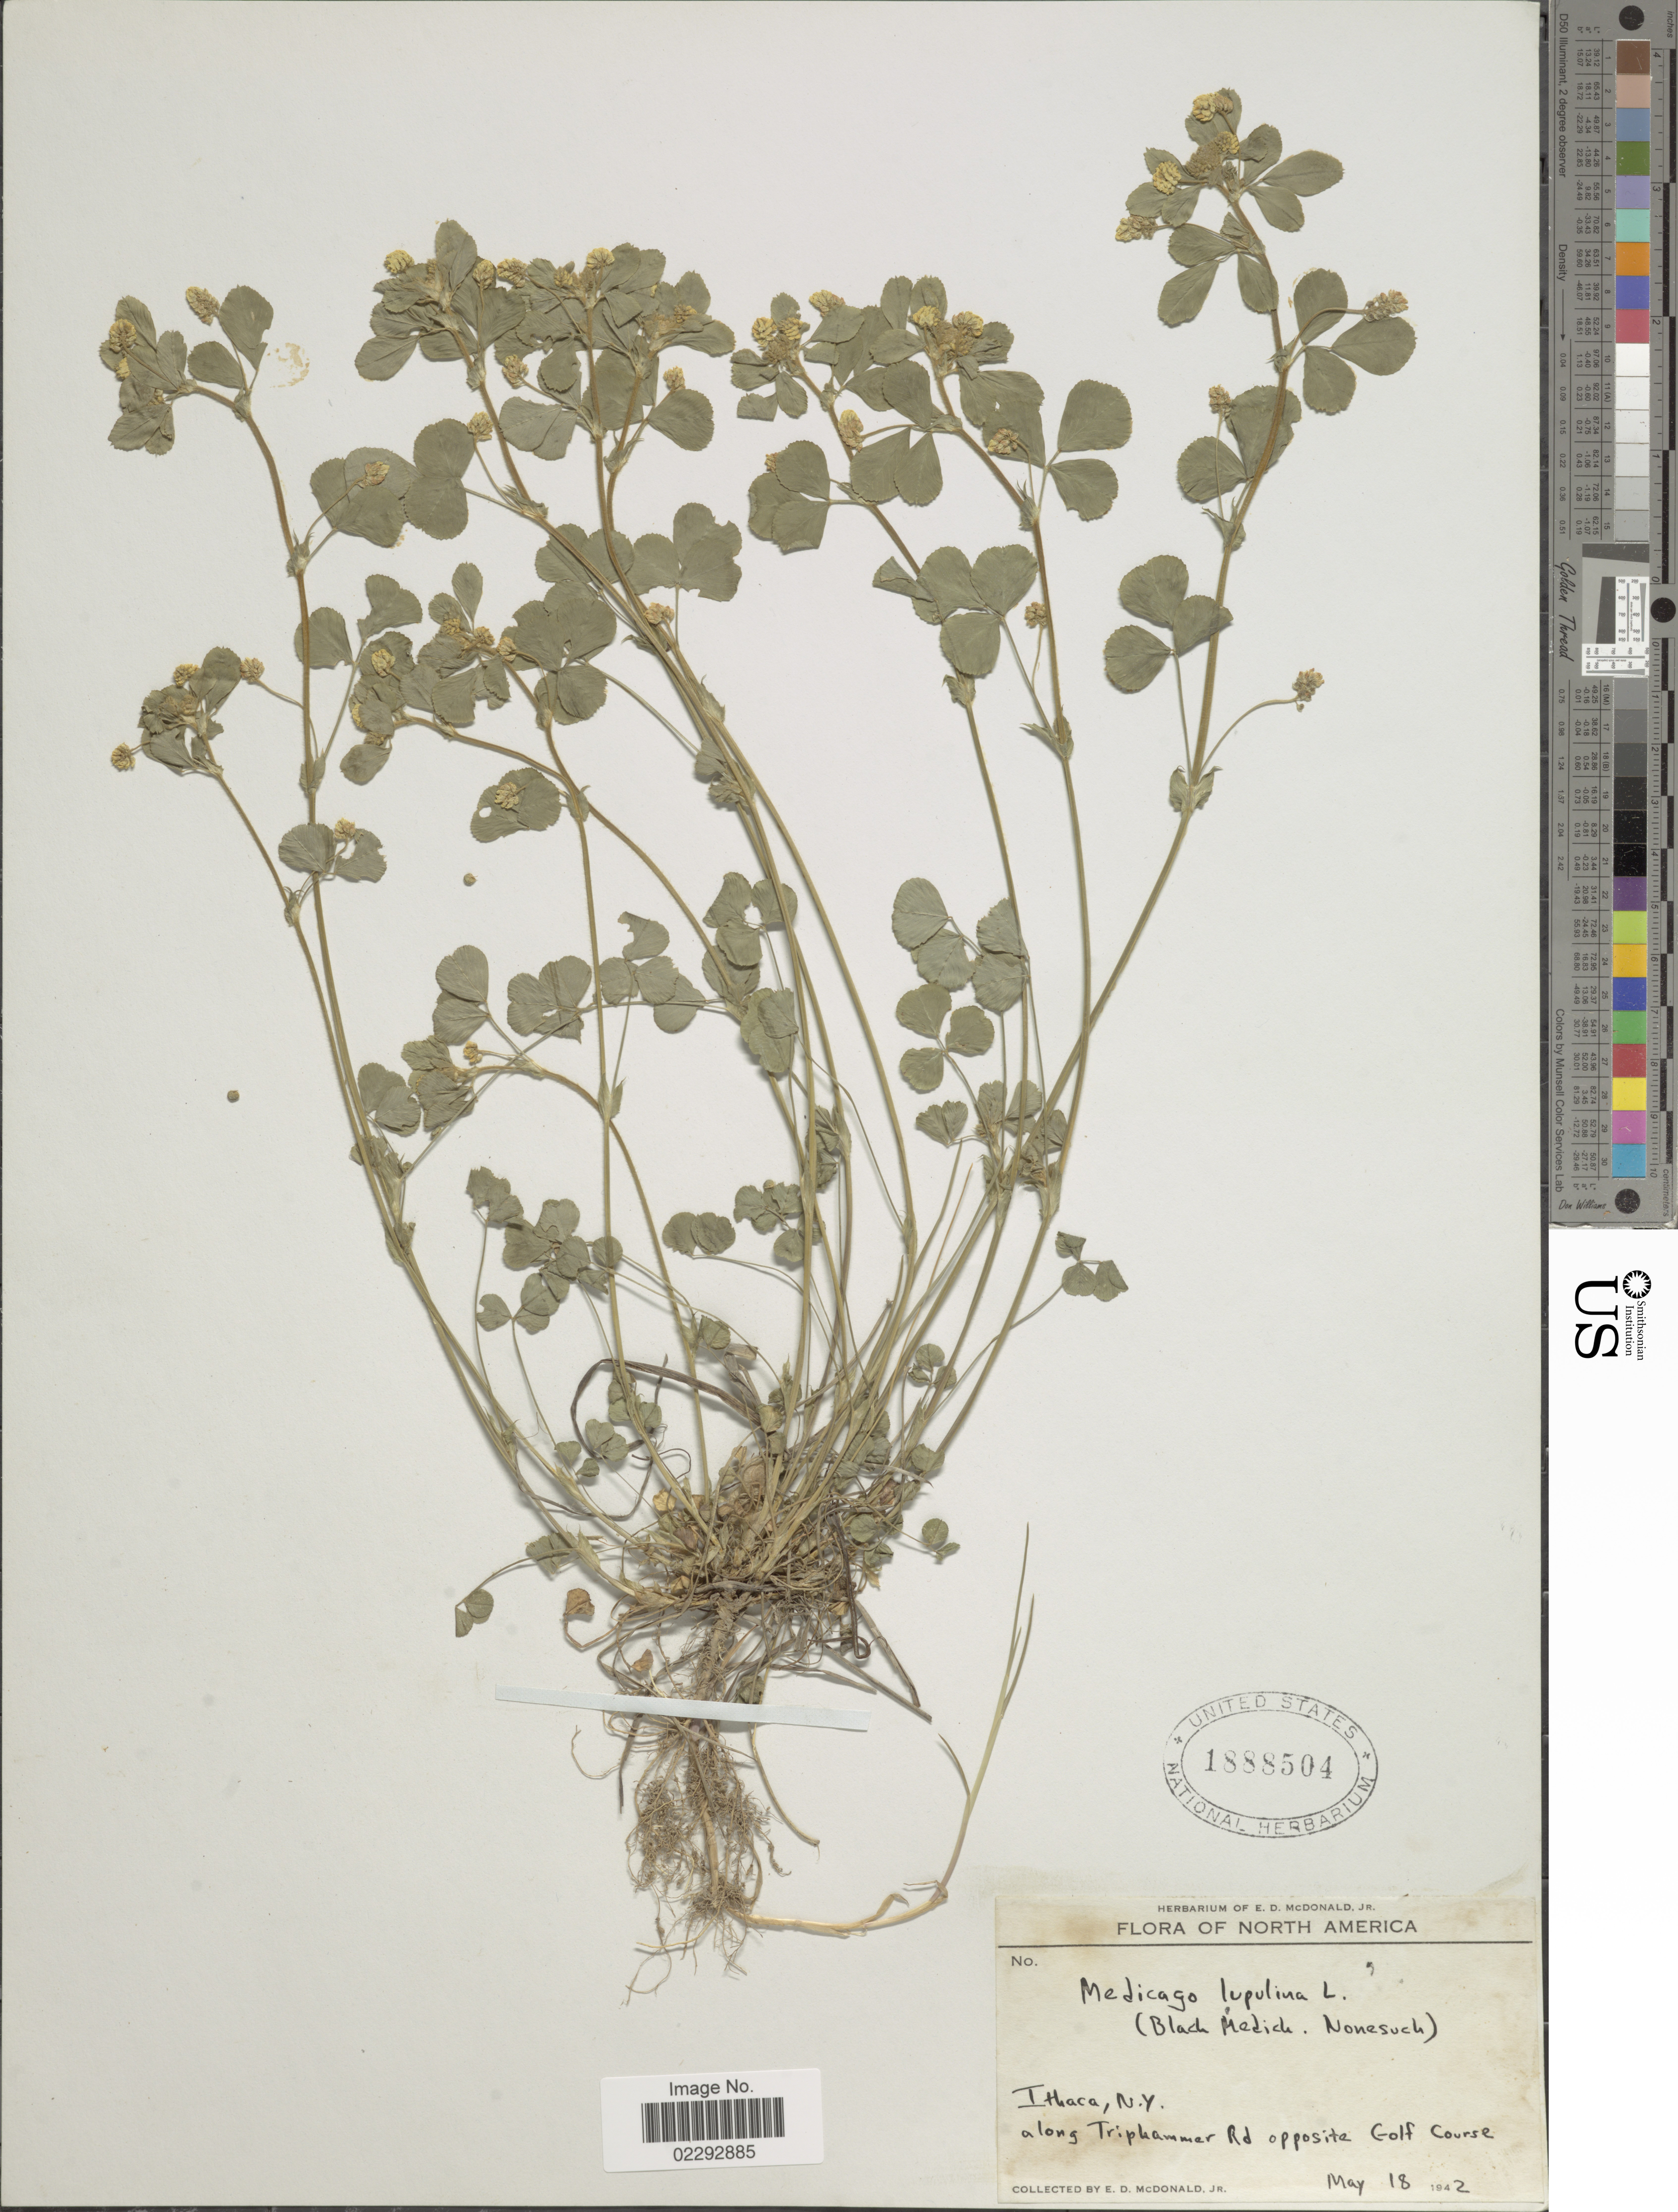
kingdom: Plantae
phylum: Tracheophyta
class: Magnoliopsida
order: Fabales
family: Fabaceae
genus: Medicago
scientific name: Medicago lupulina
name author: L.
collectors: E. D. McDonald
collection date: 1942-05-18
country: United States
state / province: New York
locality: North America, Ithaca, N.Y. along Triphammer Rd Opposite Golf Course.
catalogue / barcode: US 1888504